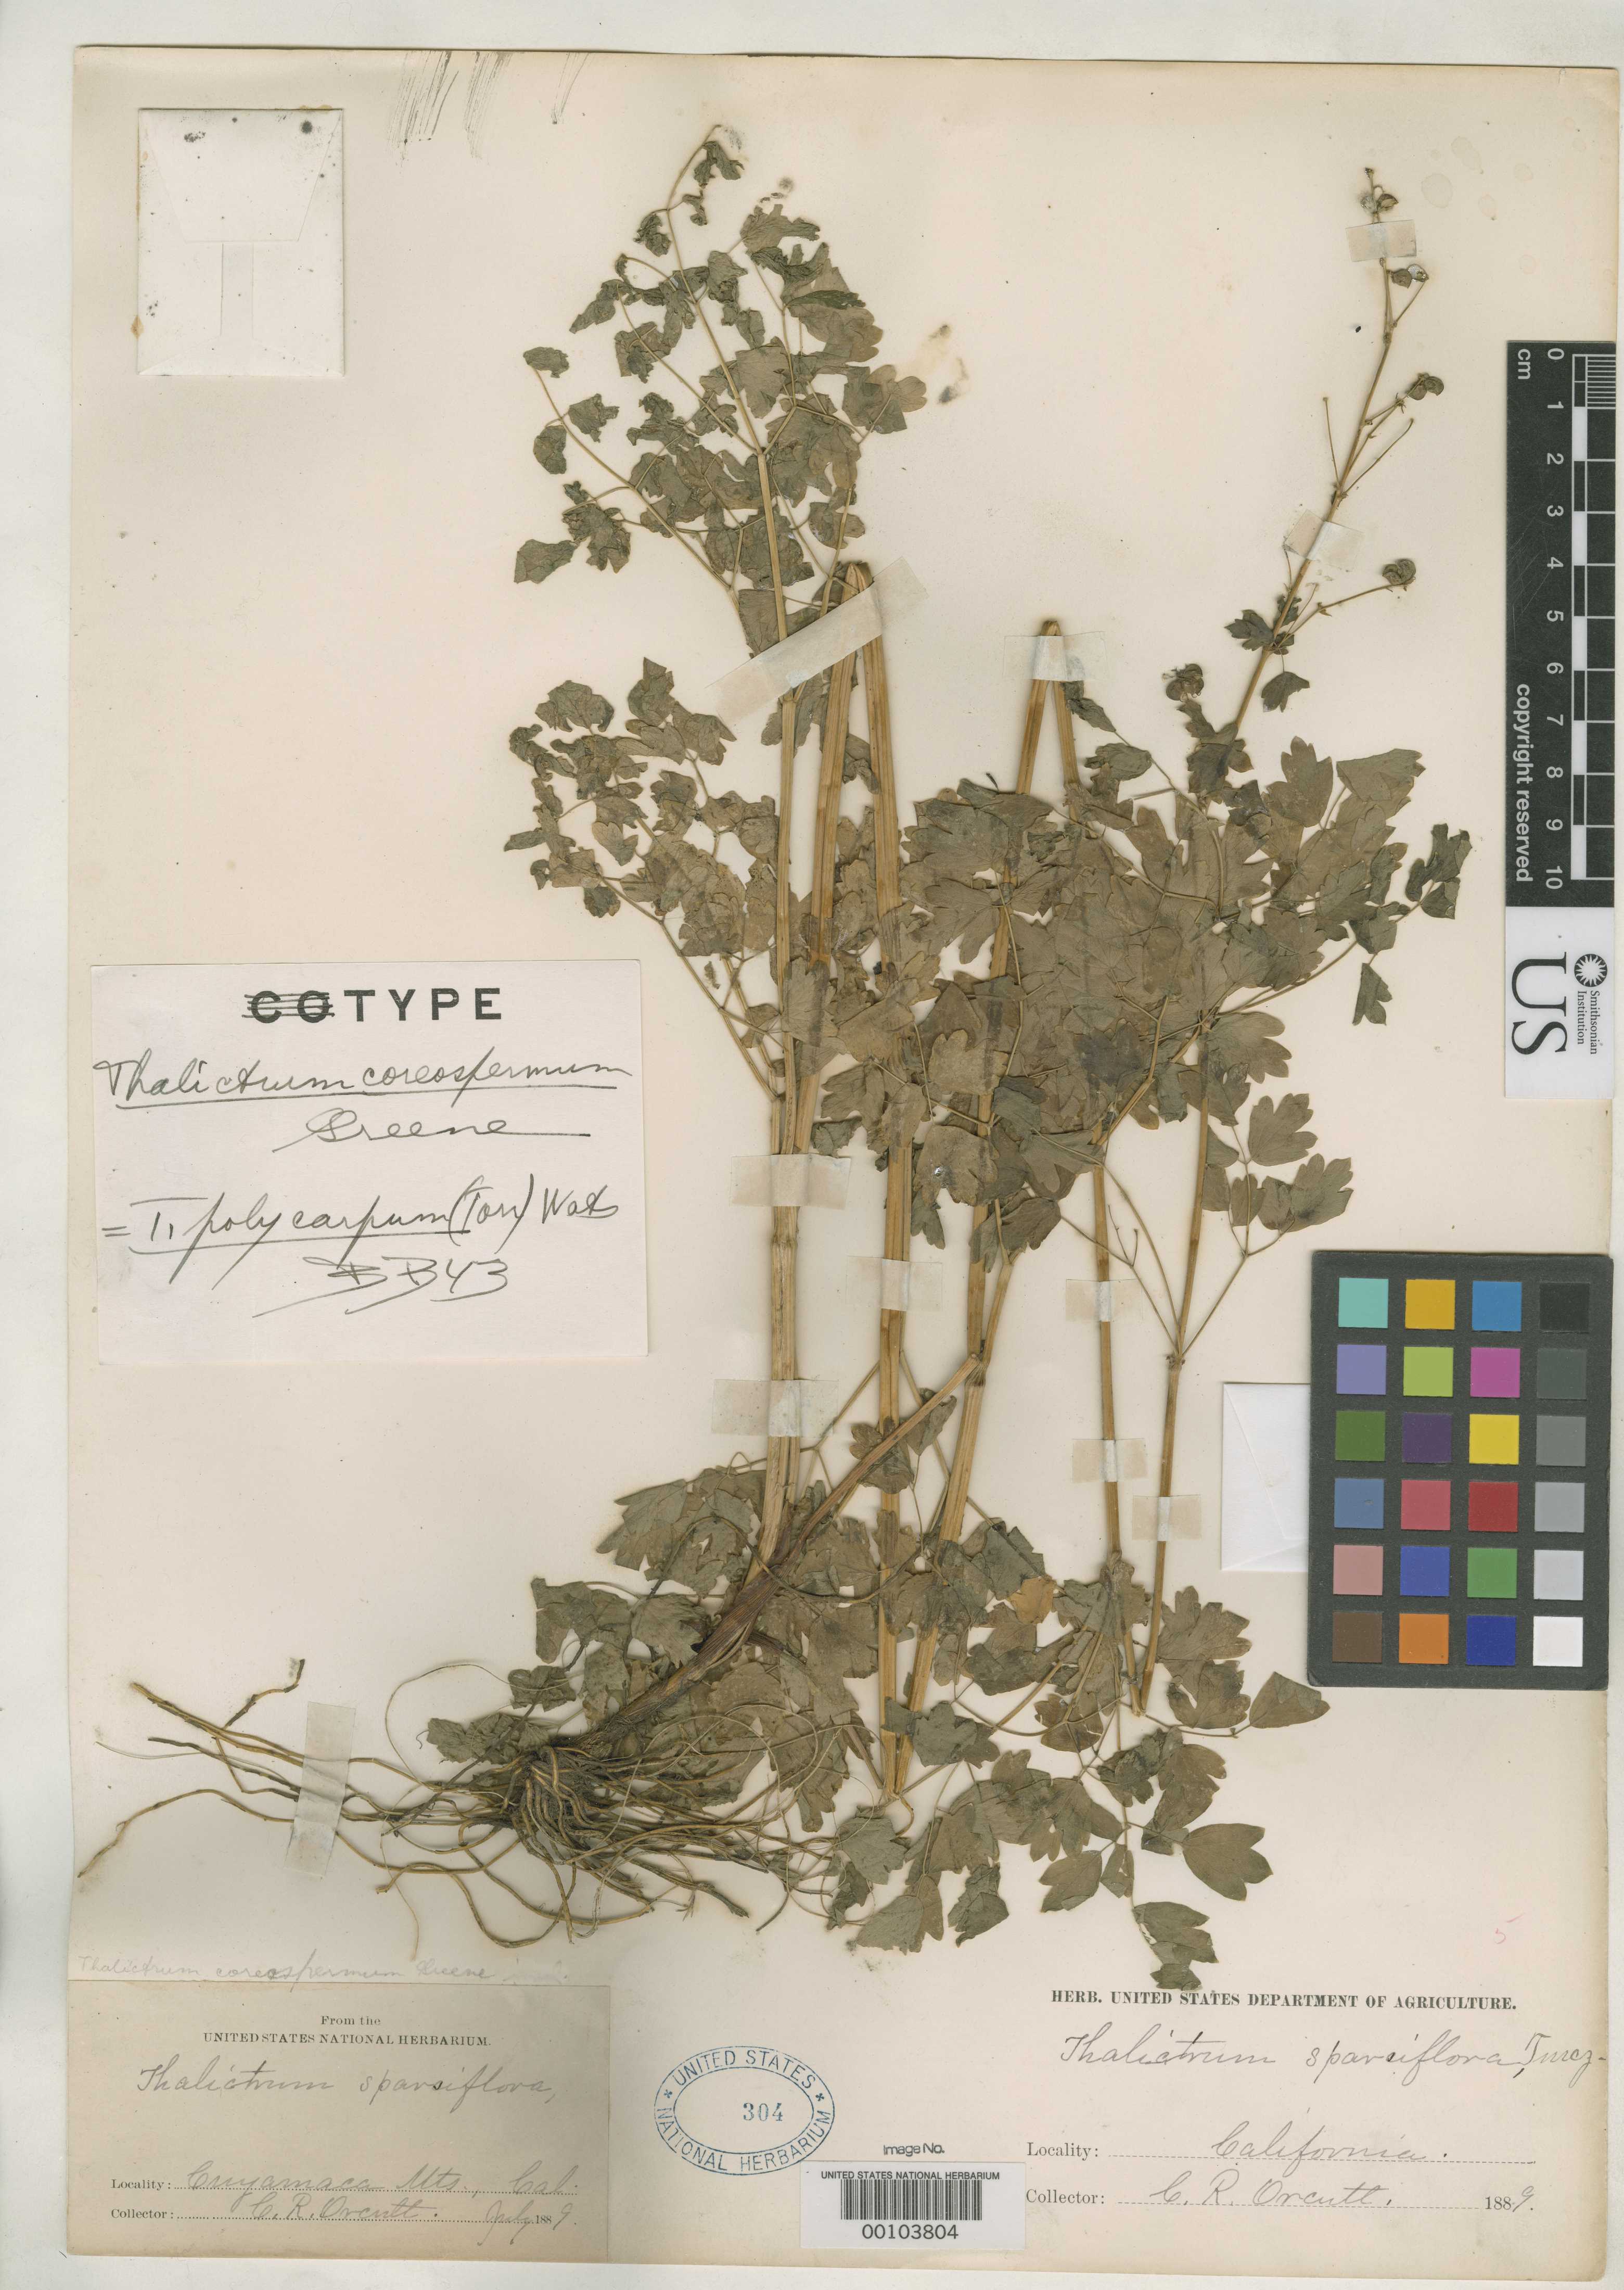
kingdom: Plantae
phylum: Tracheophyta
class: Magnoliopsida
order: Ranunculales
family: Ranunculaceae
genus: Thalictrum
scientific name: Thalictrum coreospermum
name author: Greene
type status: Isotype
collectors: C. R. Orcutt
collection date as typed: Jul 1889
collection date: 1889-07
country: United States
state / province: California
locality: Cuyamaca Mts.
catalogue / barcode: US 304